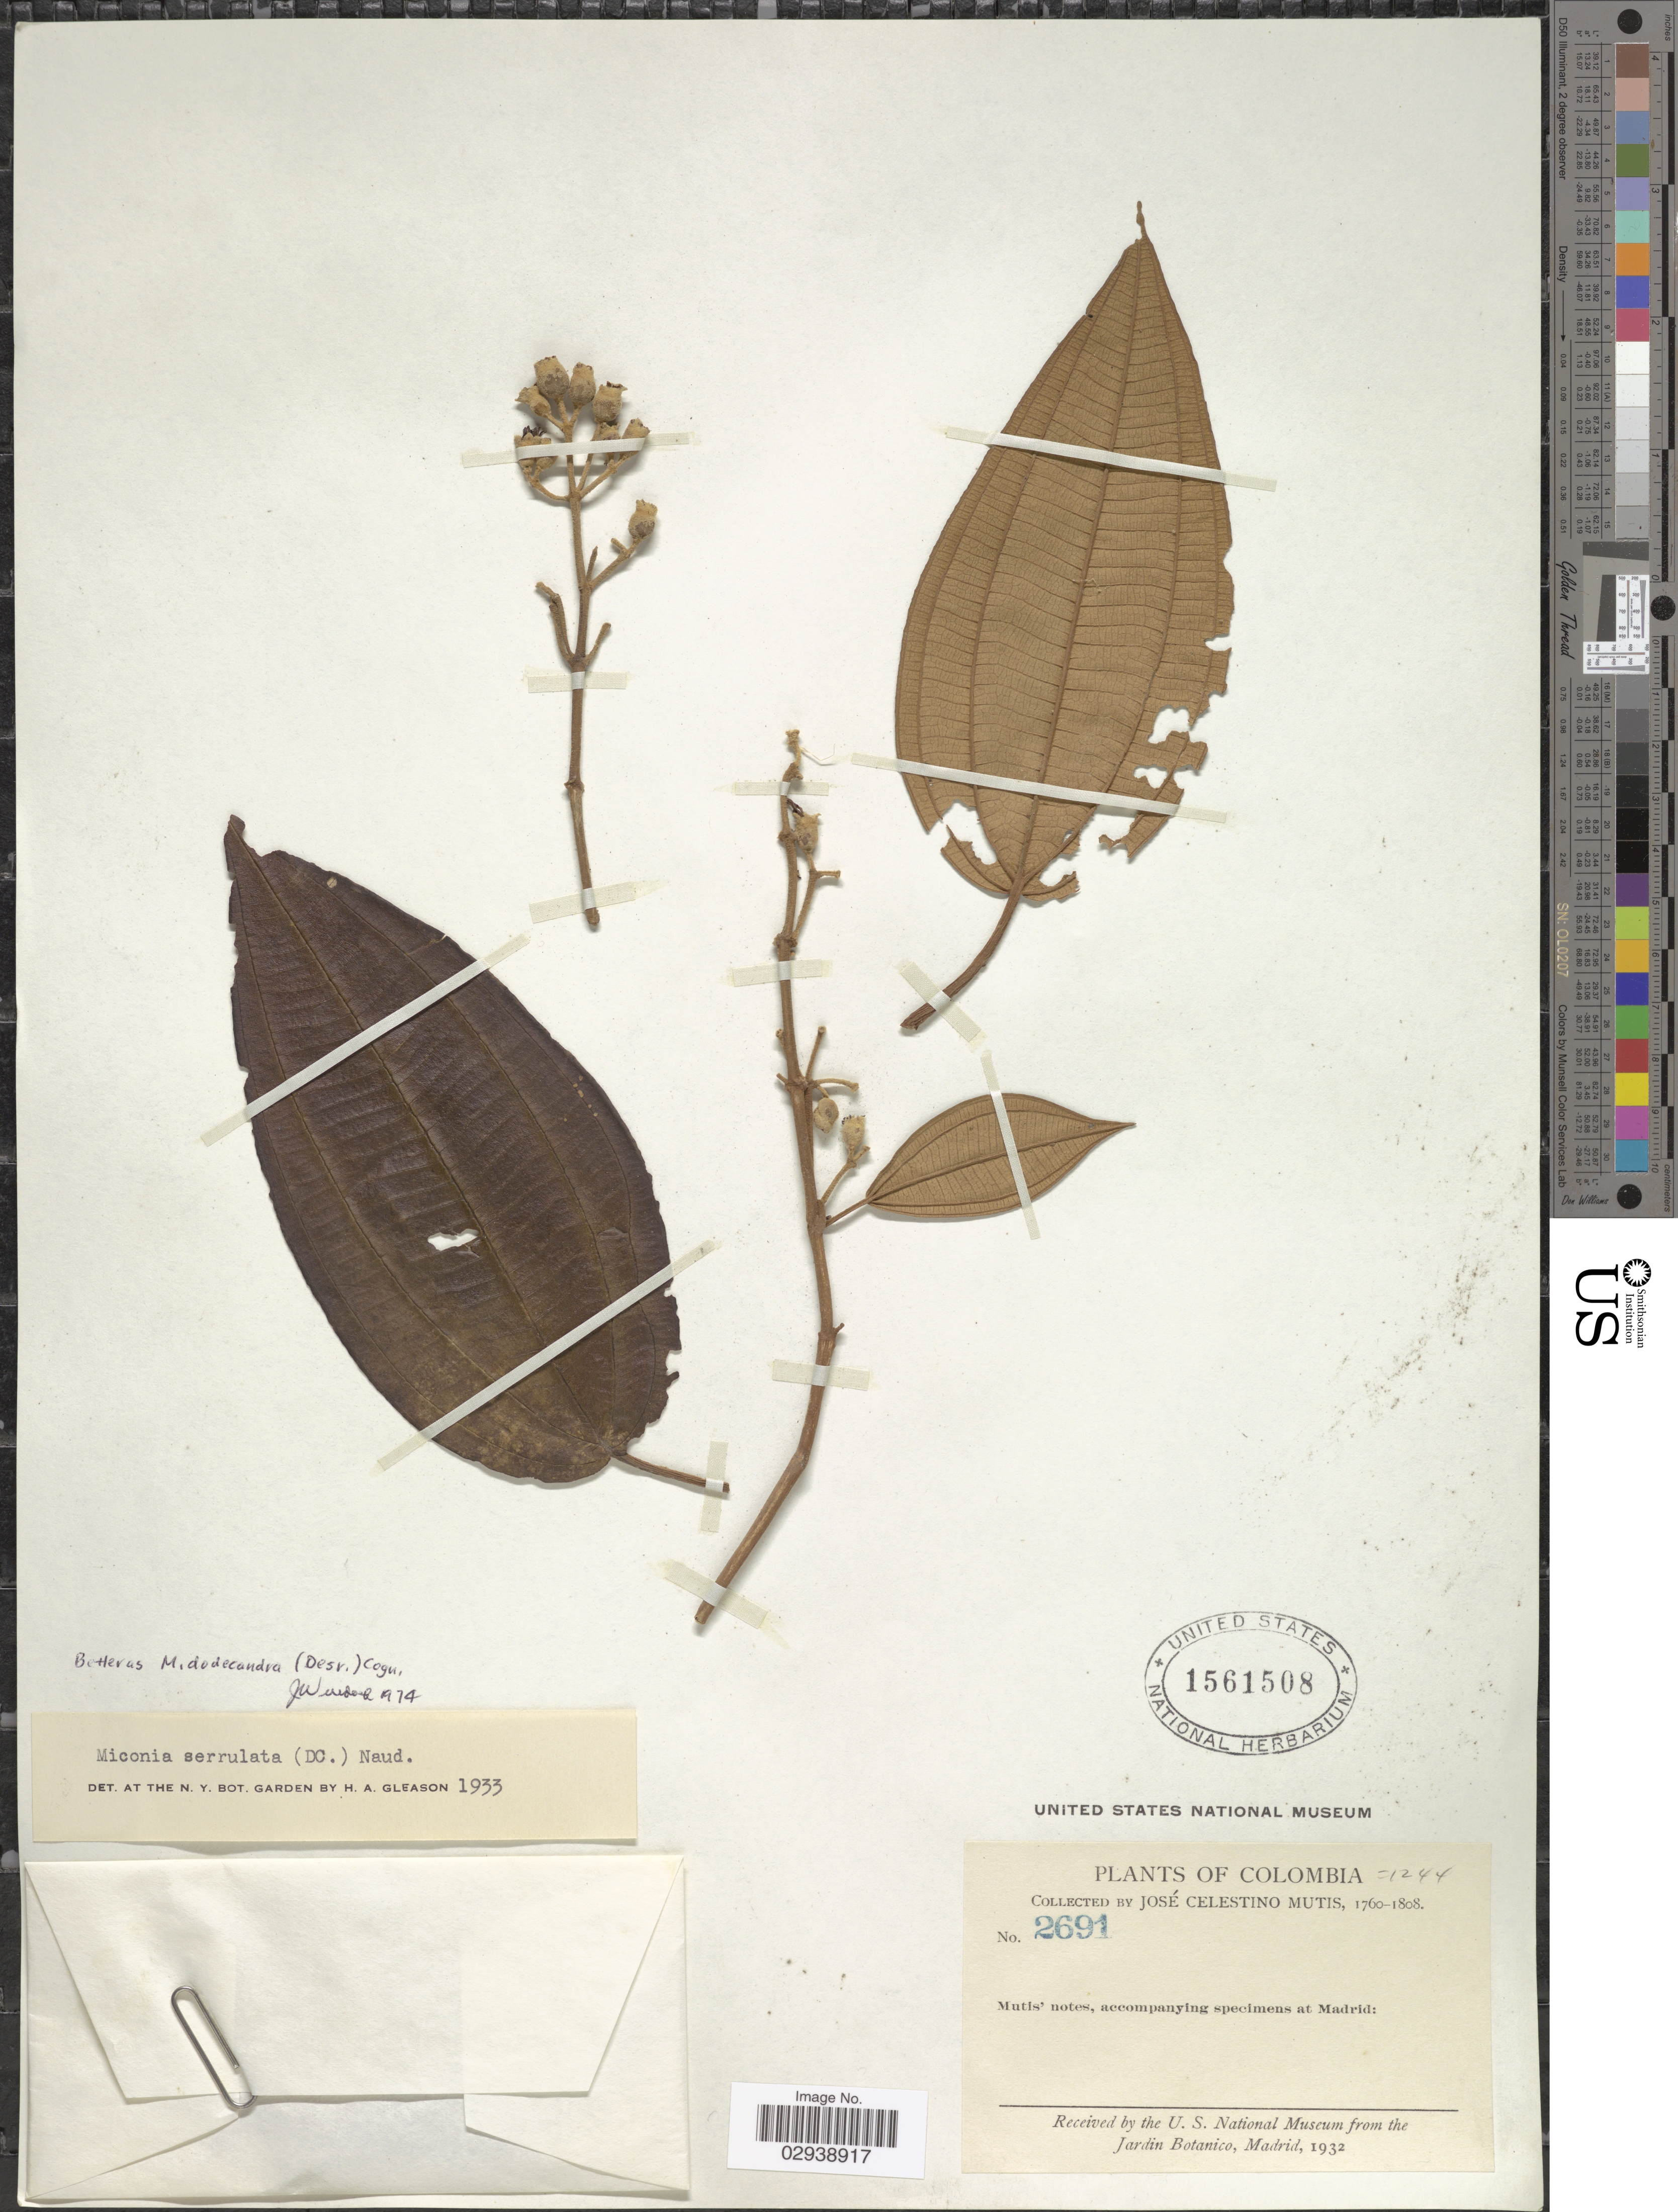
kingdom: Plantae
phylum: Tracheophyta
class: Magnoliopsida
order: Myrtales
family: Melastomataceae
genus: Miconia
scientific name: Miconia dodecandra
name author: Cogn.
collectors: J. C. B. Mutis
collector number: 2691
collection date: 1760/1808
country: Colombia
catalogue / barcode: US 1561508